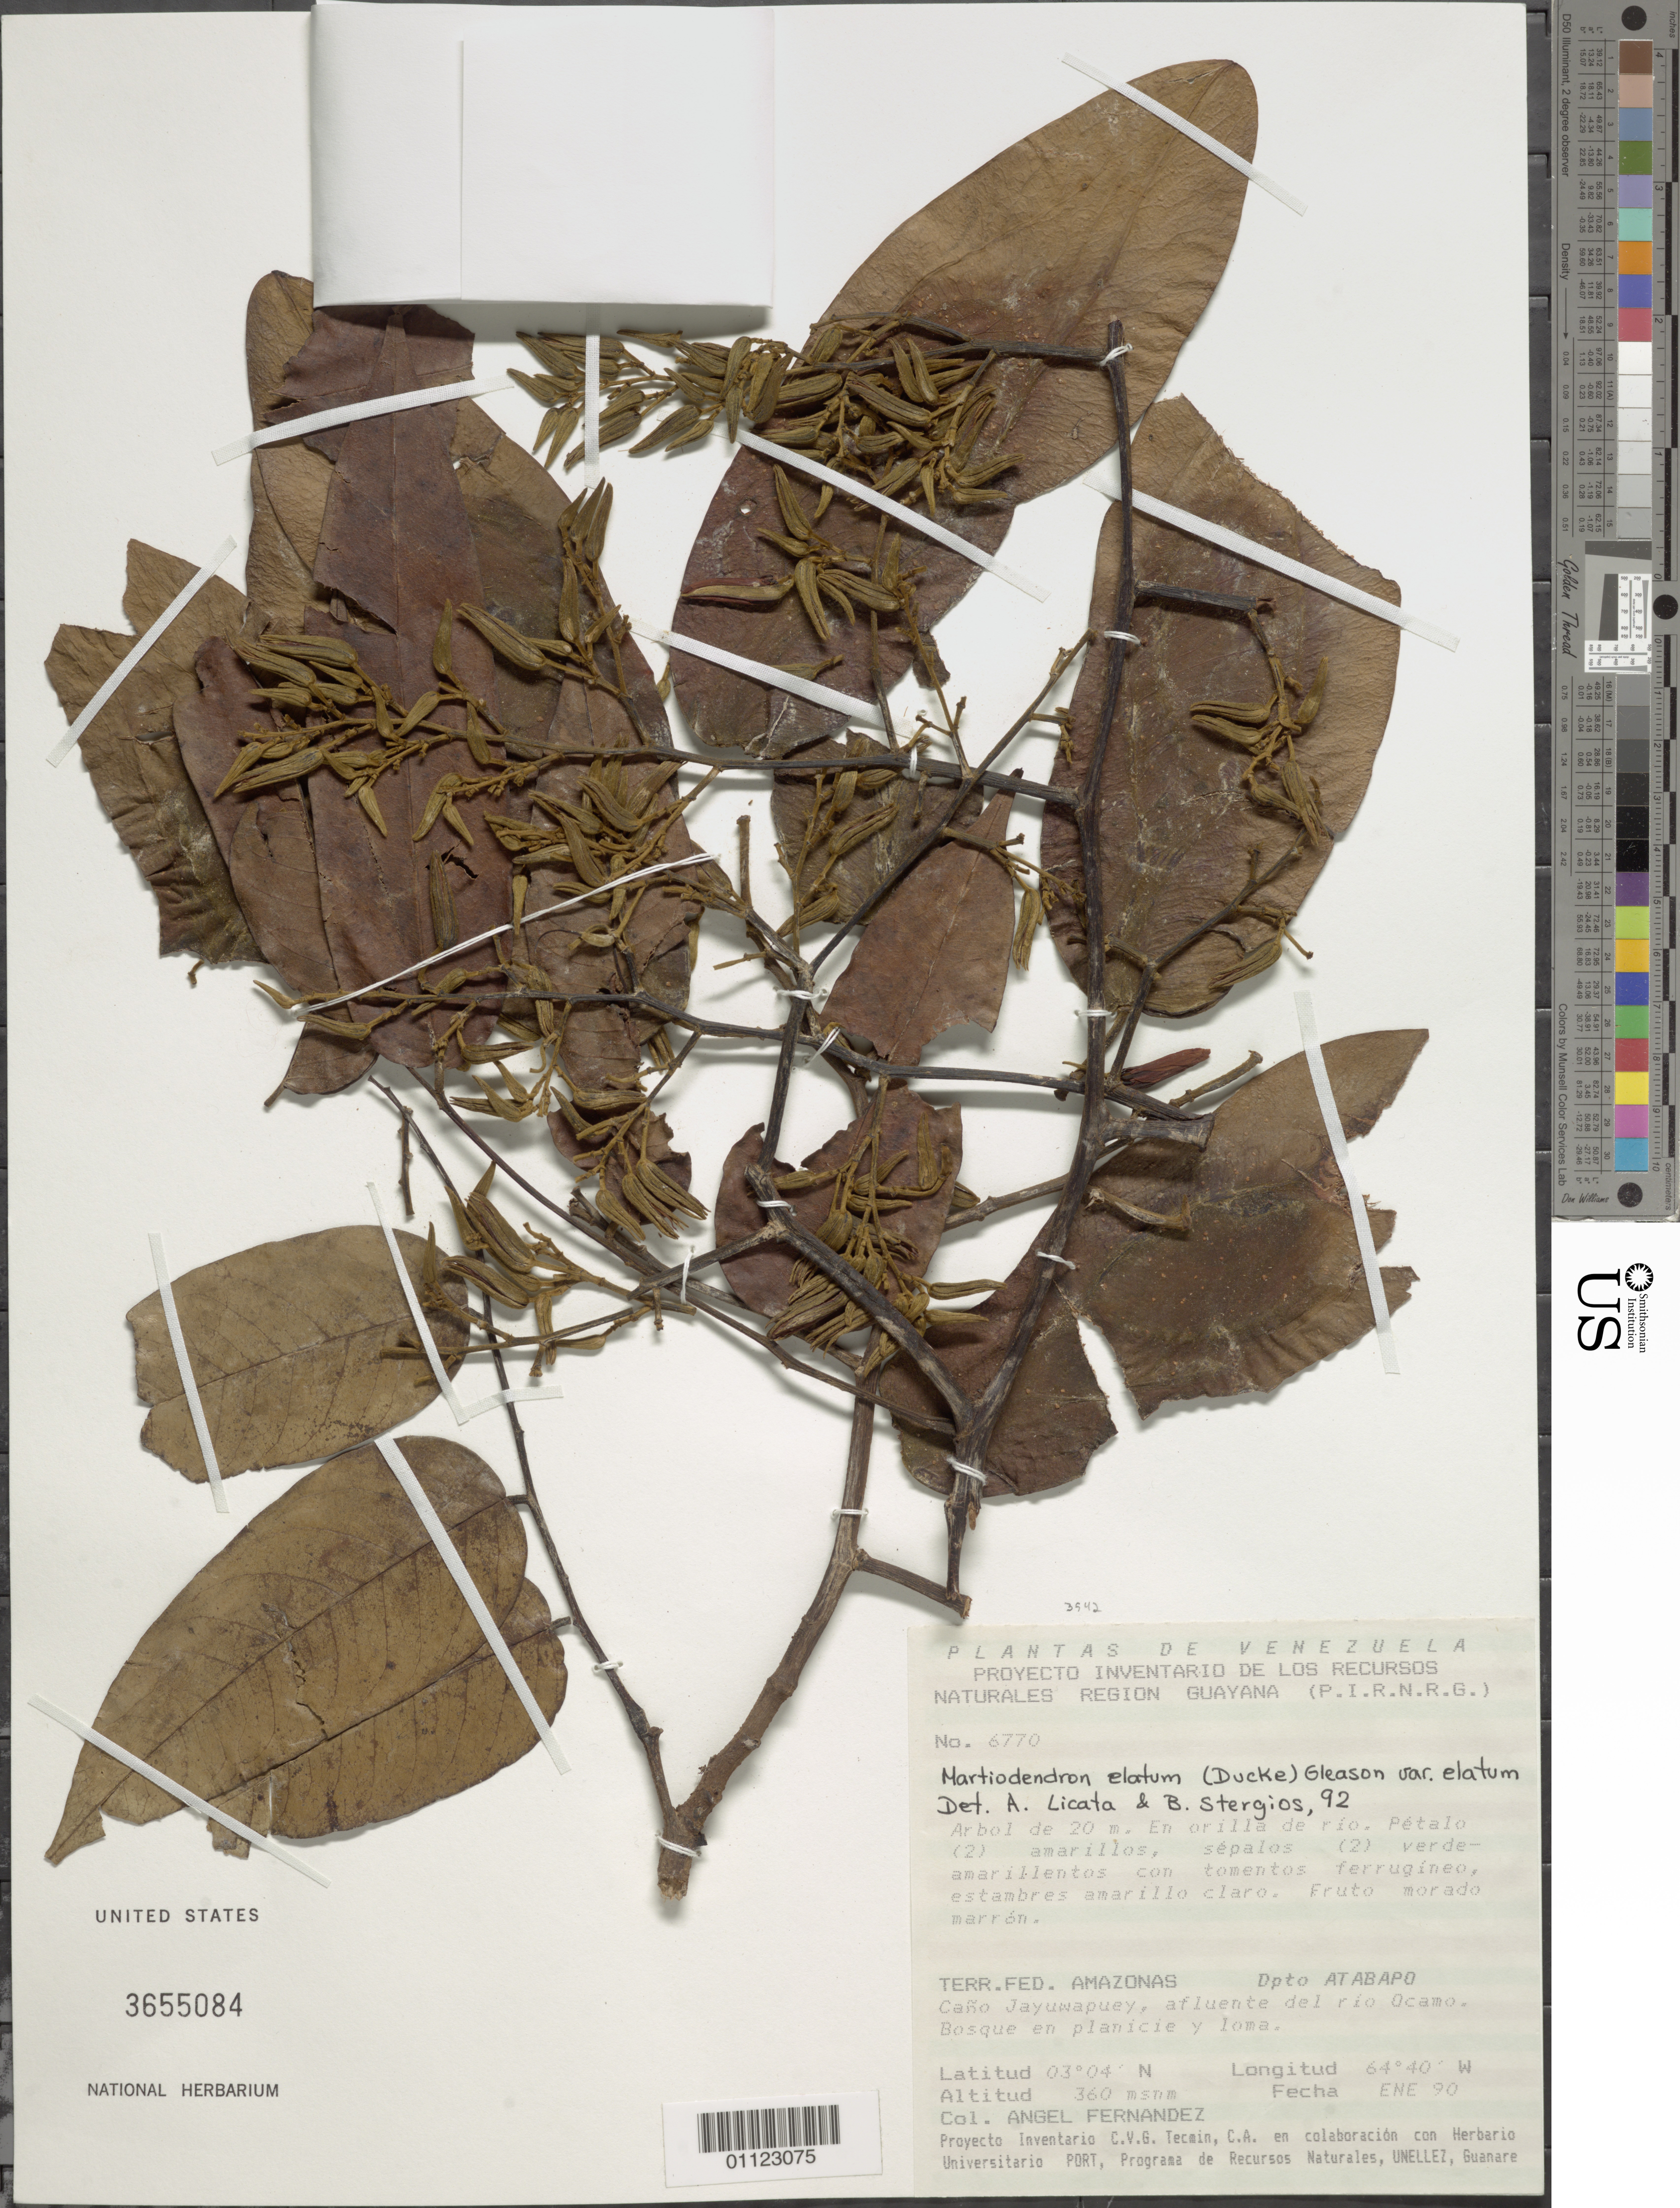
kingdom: Plantae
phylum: Tracheophyta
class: Magnoliopsida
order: Fabales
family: Fabaceae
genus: Martiodendron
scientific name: Martiodendron elatum var. elatum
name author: (Ducke) Gleason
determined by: Licata, A.; Stergios, B. G.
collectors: Á. Fernández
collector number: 6770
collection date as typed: Ene 90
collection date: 1990-01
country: Venezuela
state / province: Amazonas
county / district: Atabapo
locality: Caño Jayuwapuey, afluente del rio Ocamo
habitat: Bosque en planicie y loma. En orilla de rio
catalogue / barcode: US 3655084